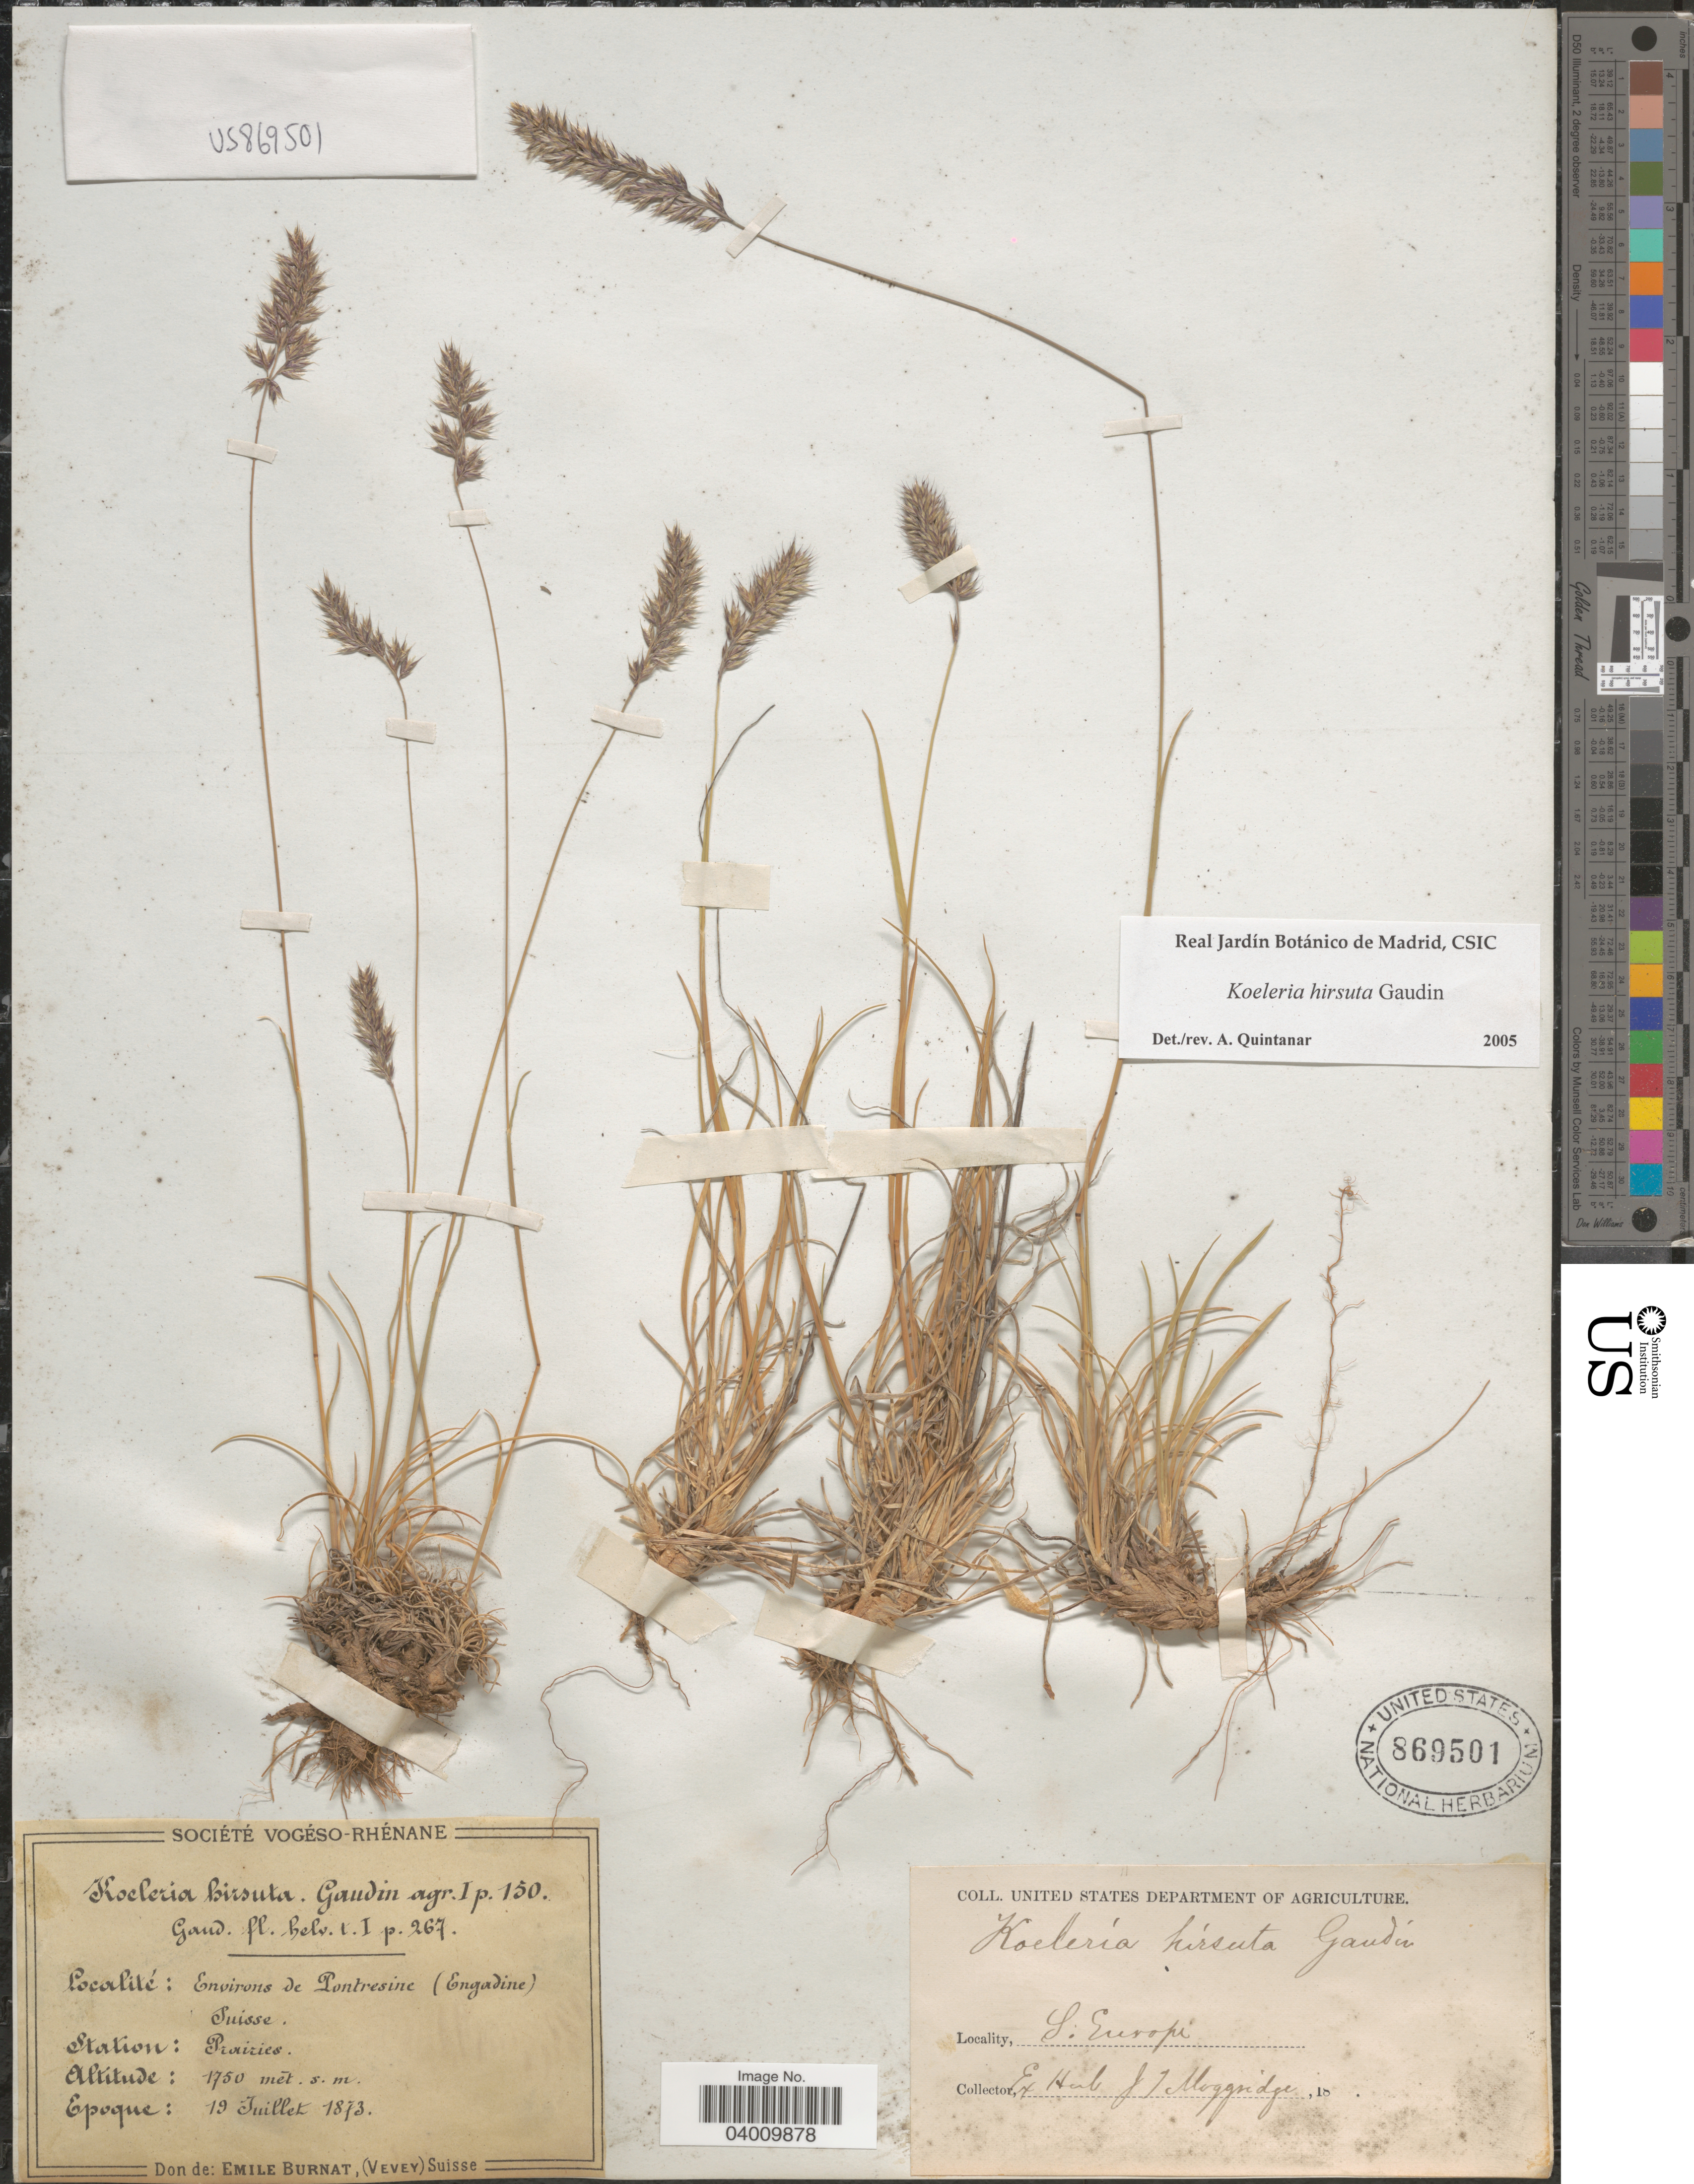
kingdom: Plantae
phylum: Tracheophyta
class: Liliopsida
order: Poales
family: Poaceae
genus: Koeleria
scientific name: Koeleria hirsuta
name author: Gaudin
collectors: E. Burnat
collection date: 1873-07-19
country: Switzerland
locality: Environs de Pontresine (Engadine). Station: Prairies. S. Europe.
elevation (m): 1750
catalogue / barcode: US 869501